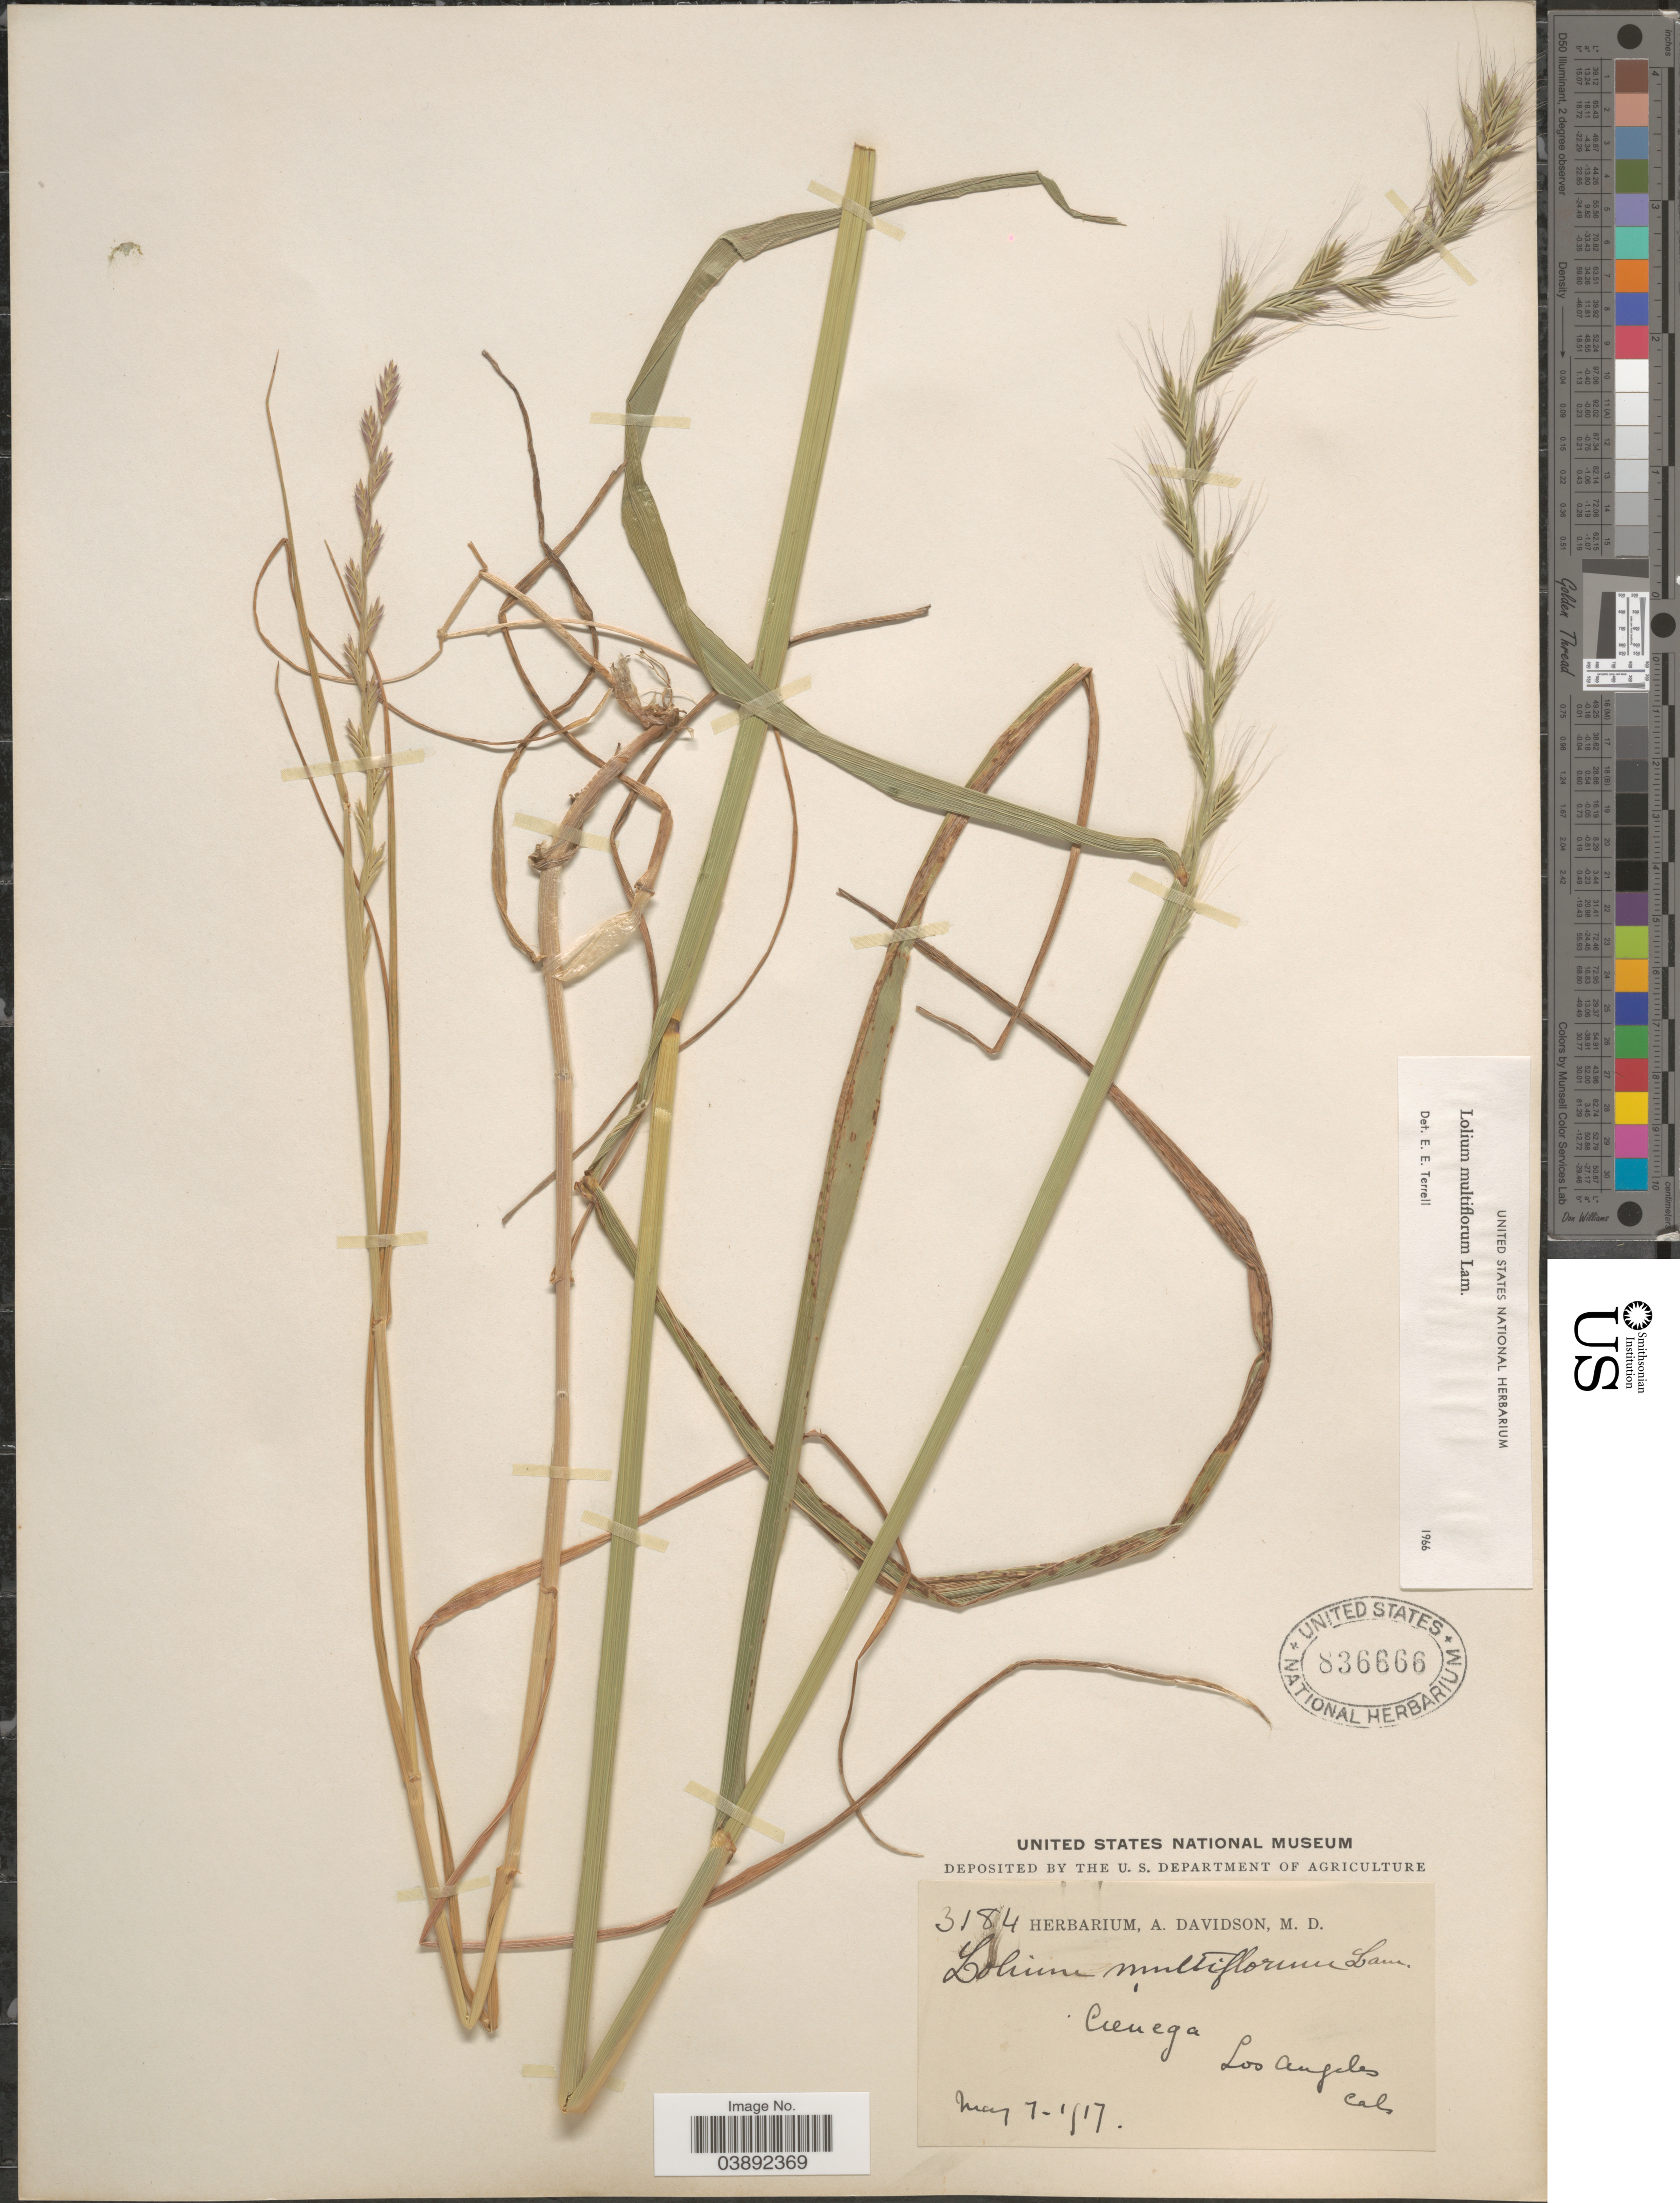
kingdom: Plantae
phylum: Tracheophyta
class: Liliopsida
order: Poales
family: Poaceae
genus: Lolium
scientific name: Lolium multiflorum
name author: Lam.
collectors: ex herb. A. Davidson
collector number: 3184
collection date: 1917-05-07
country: United States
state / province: California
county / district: Los Angeles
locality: Cienega. Los Angeles.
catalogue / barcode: US 836666